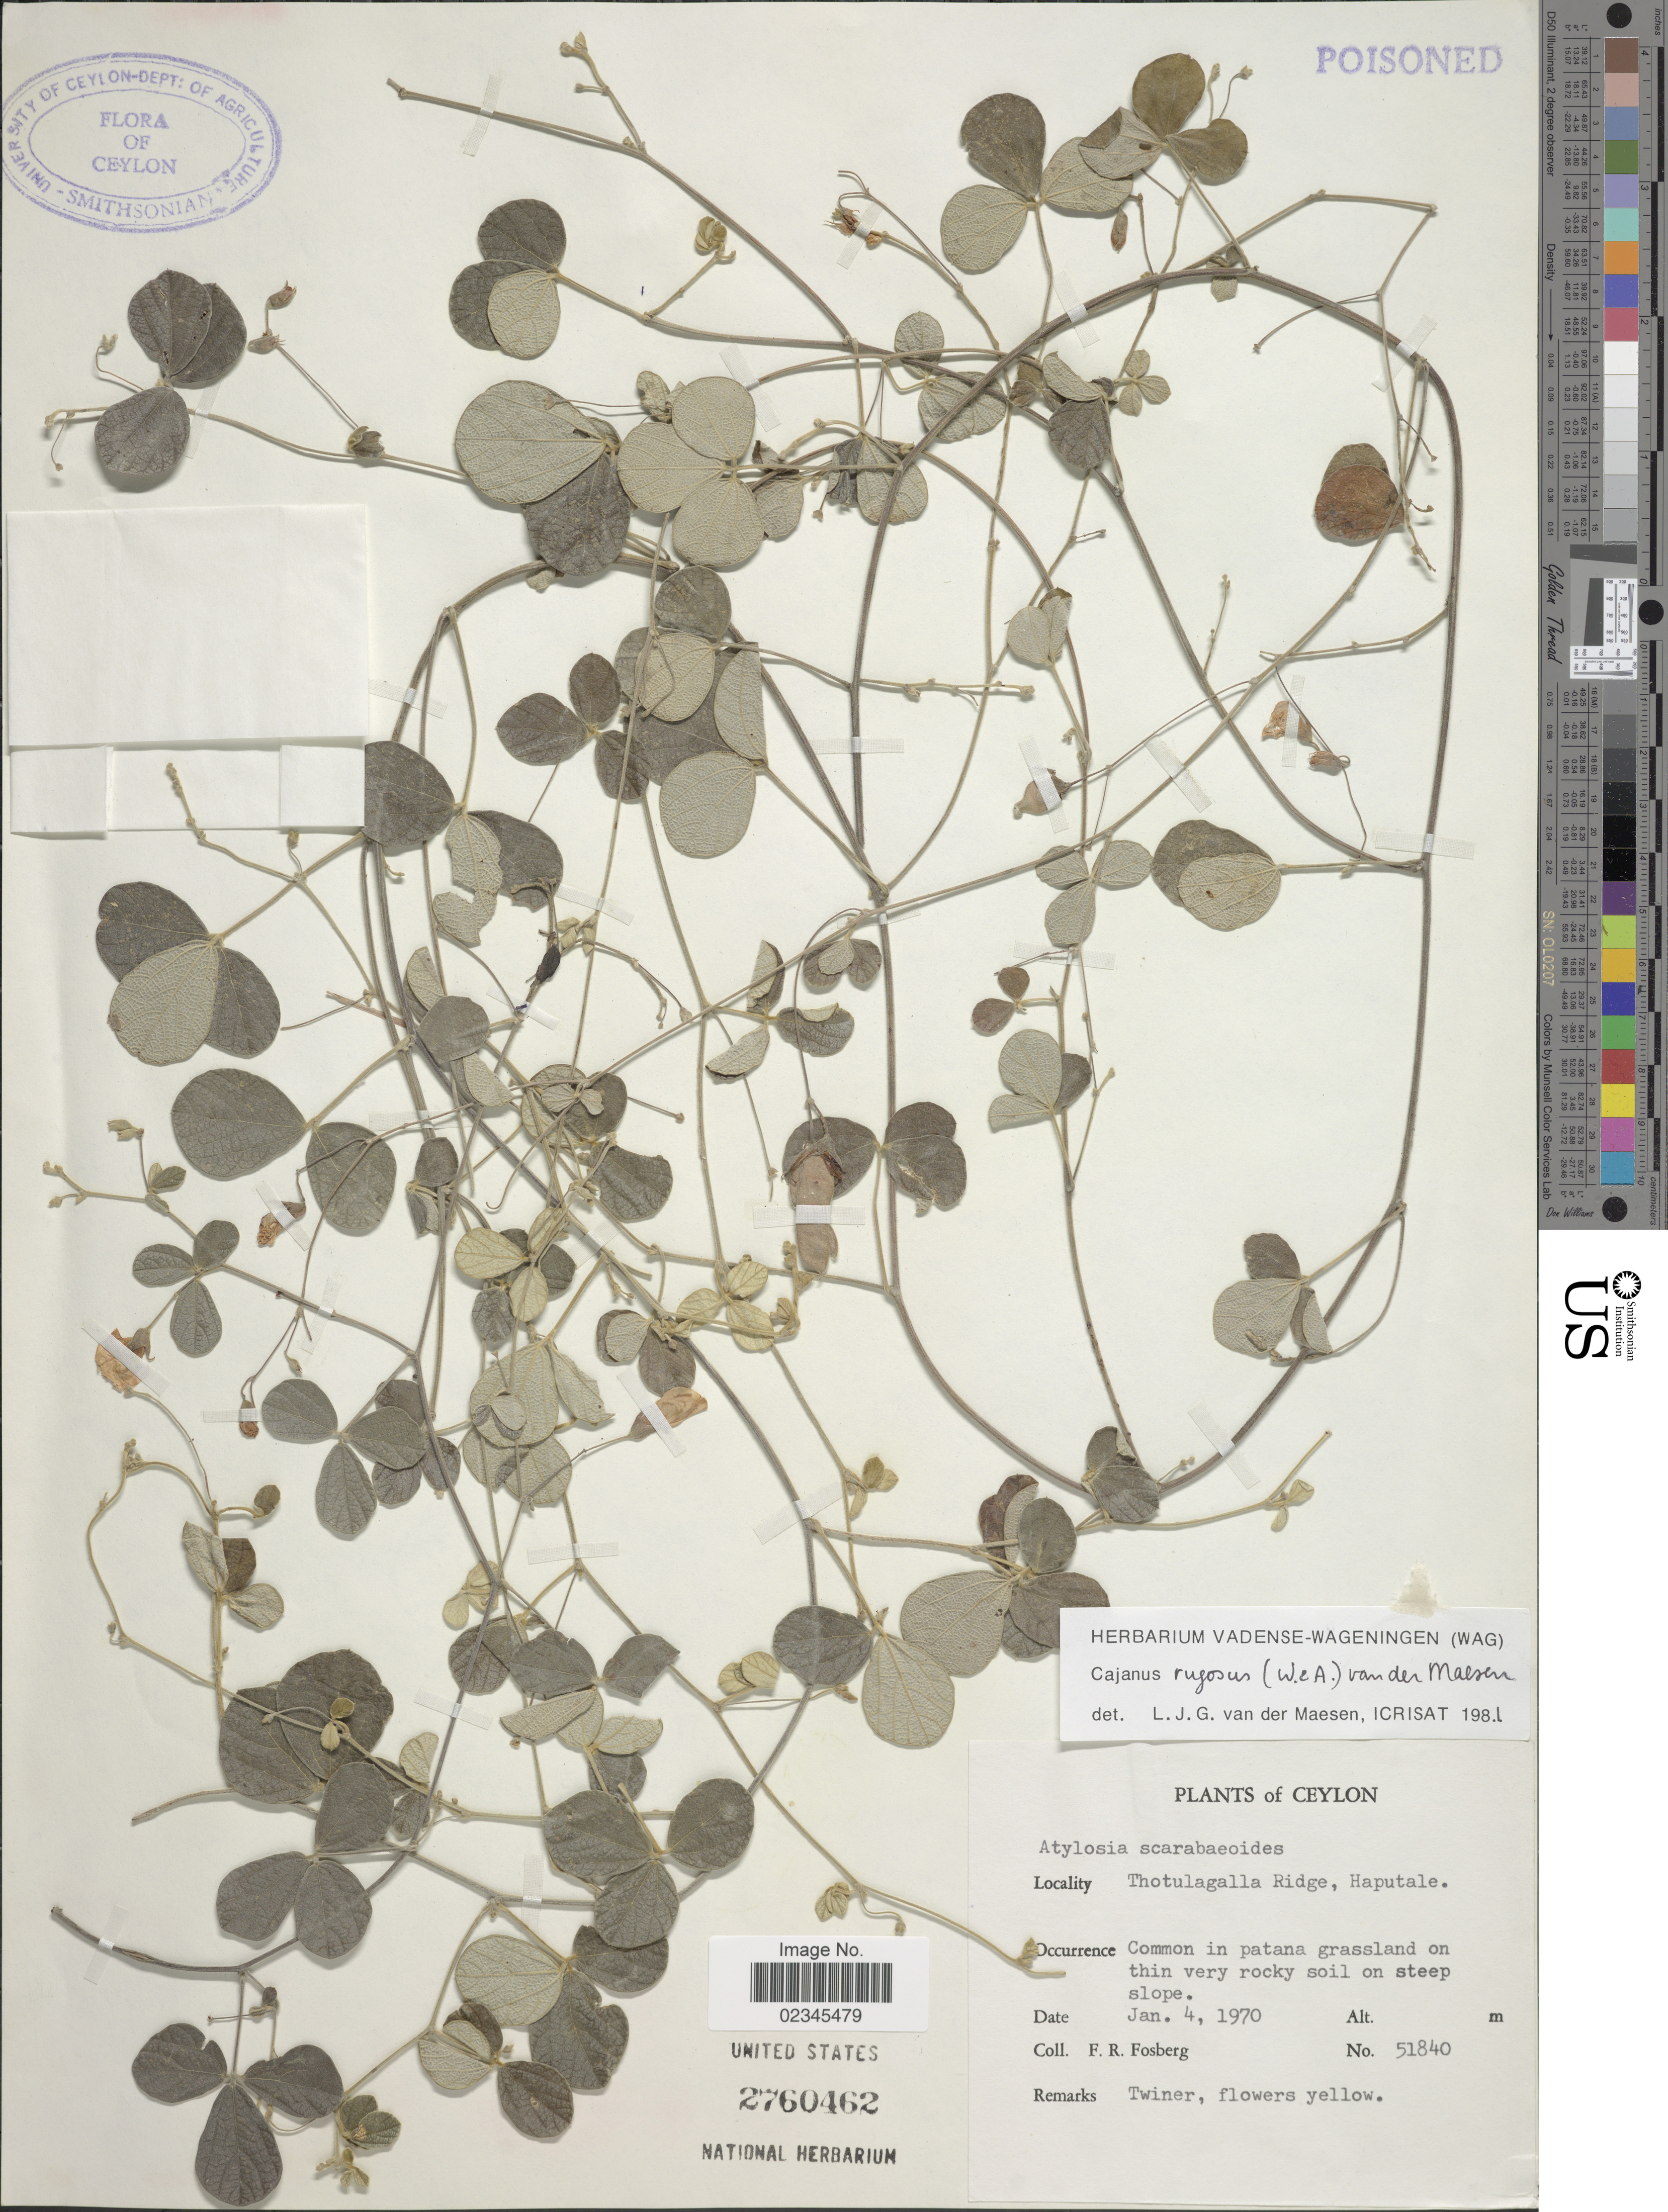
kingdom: Plantae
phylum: Tracheophyta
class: Magnoliopsida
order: Fabales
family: Fabaceae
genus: Cajanus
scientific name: Cajanus rugosus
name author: (Wight & Arn.) Maesen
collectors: F. R. Fosberg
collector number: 51840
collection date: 1970-01-04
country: Sri Lanka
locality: Ceylon. Thotugalla Ridge, Haputale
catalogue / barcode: US 2760462